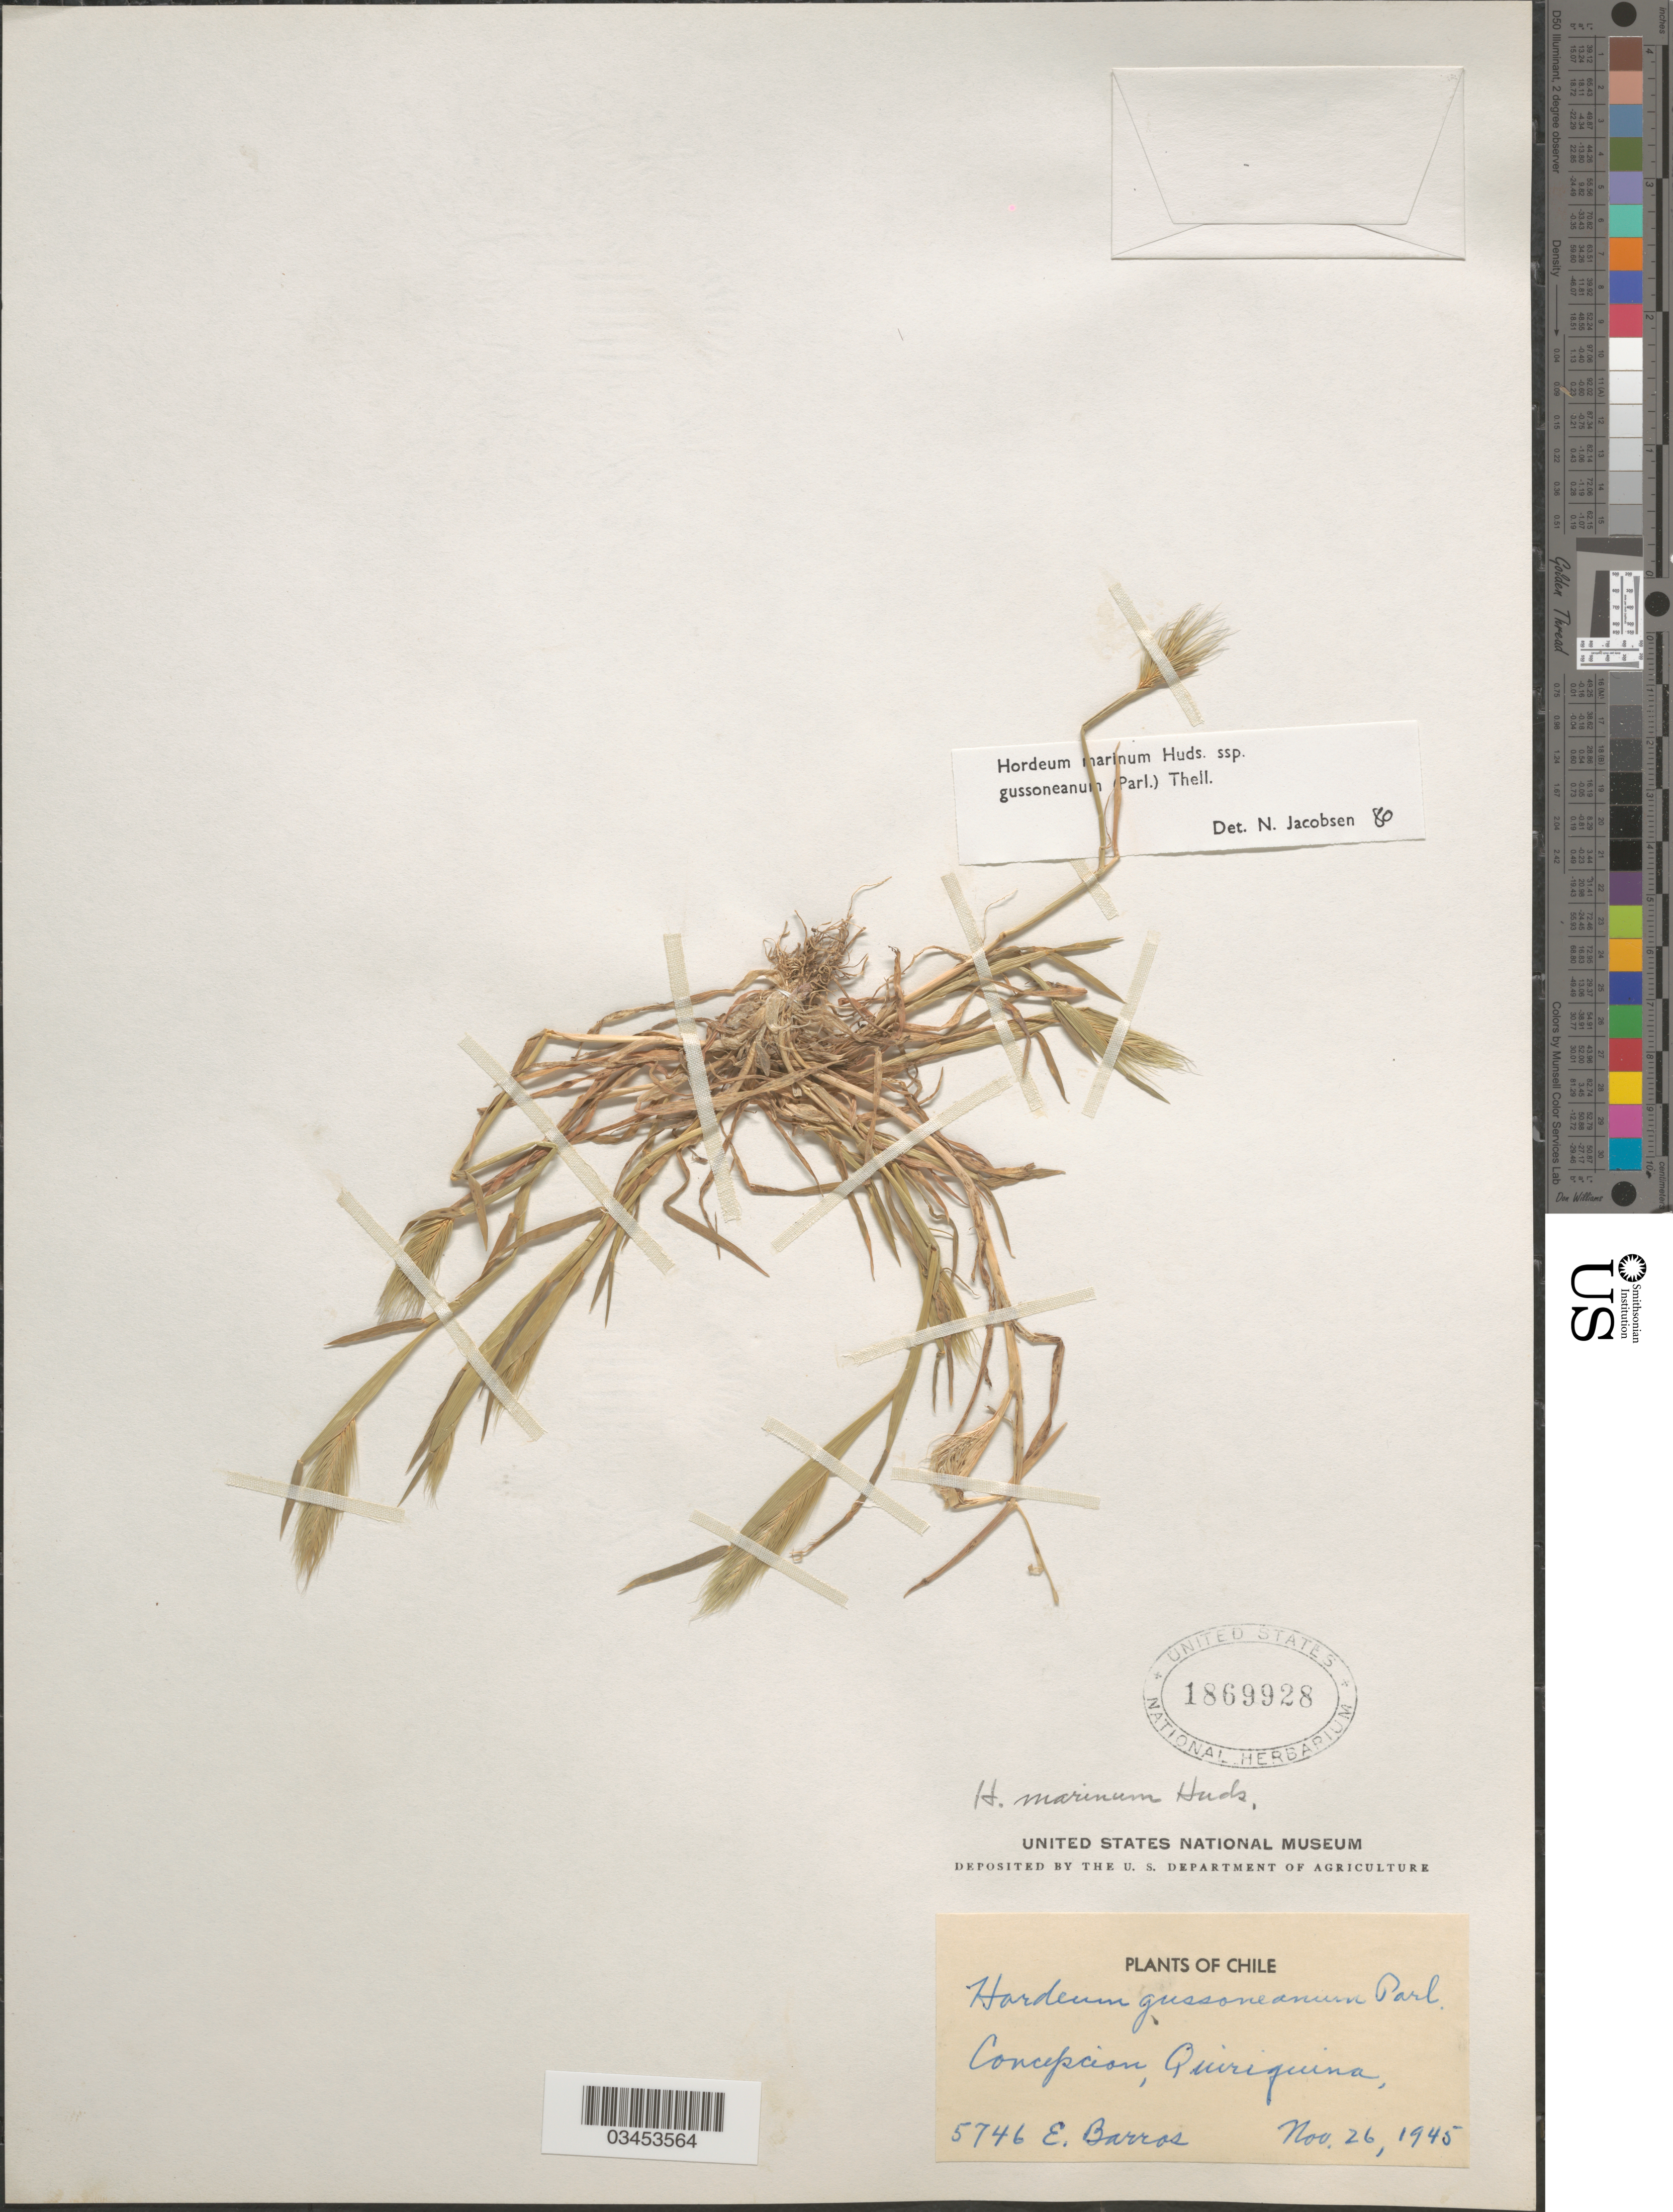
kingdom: Plantae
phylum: Tracheophyta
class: Liliopsida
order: Poales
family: Poaceae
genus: Hordeum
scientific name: Hordeum marinum subsp. gussoneanum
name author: (Parl.) Thell.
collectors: E. Barros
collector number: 5746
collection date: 1945-11-26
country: Chile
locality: Concepcion, Quiriquina.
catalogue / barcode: US 1869928